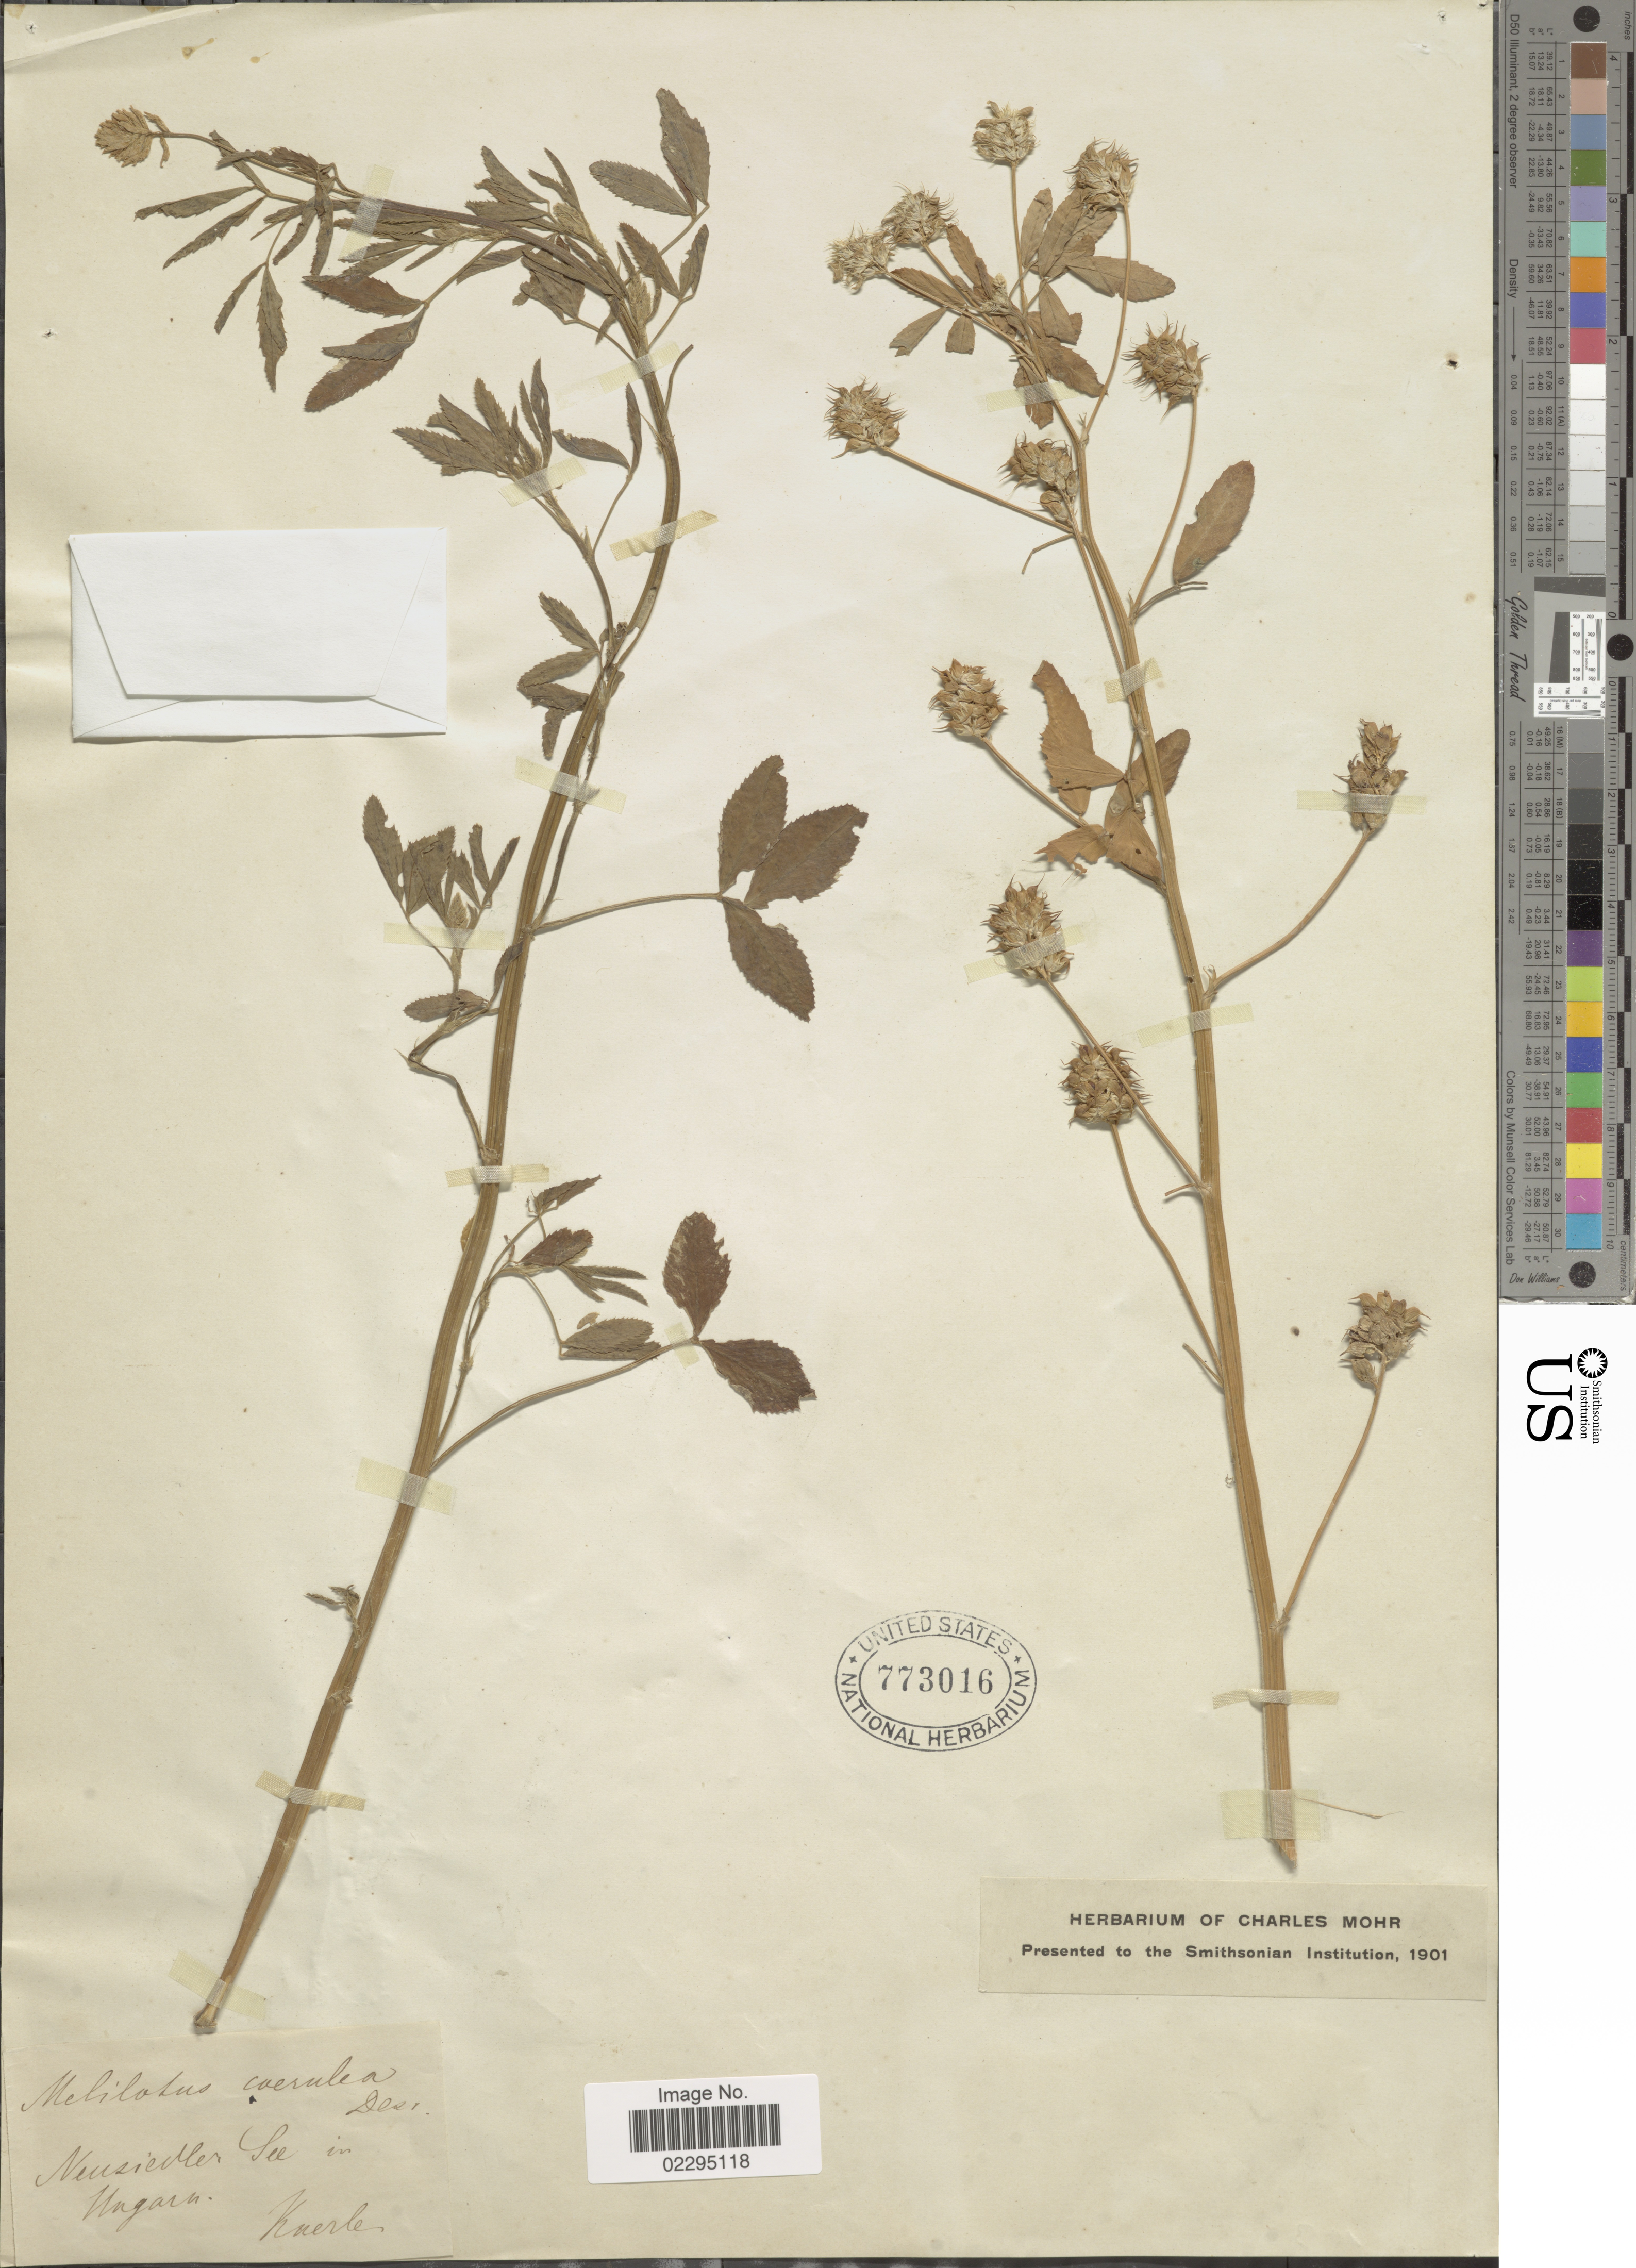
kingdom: Plantae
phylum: Tracheophyta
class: Magnoliopsida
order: Fabales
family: Fabaceae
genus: Melilotus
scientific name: Melilotus caeruleus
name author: (L.) Desr.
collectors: Knerle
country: Austria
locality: Neusiedler See in Ungaru. [interpreted]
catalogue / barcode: US 773016